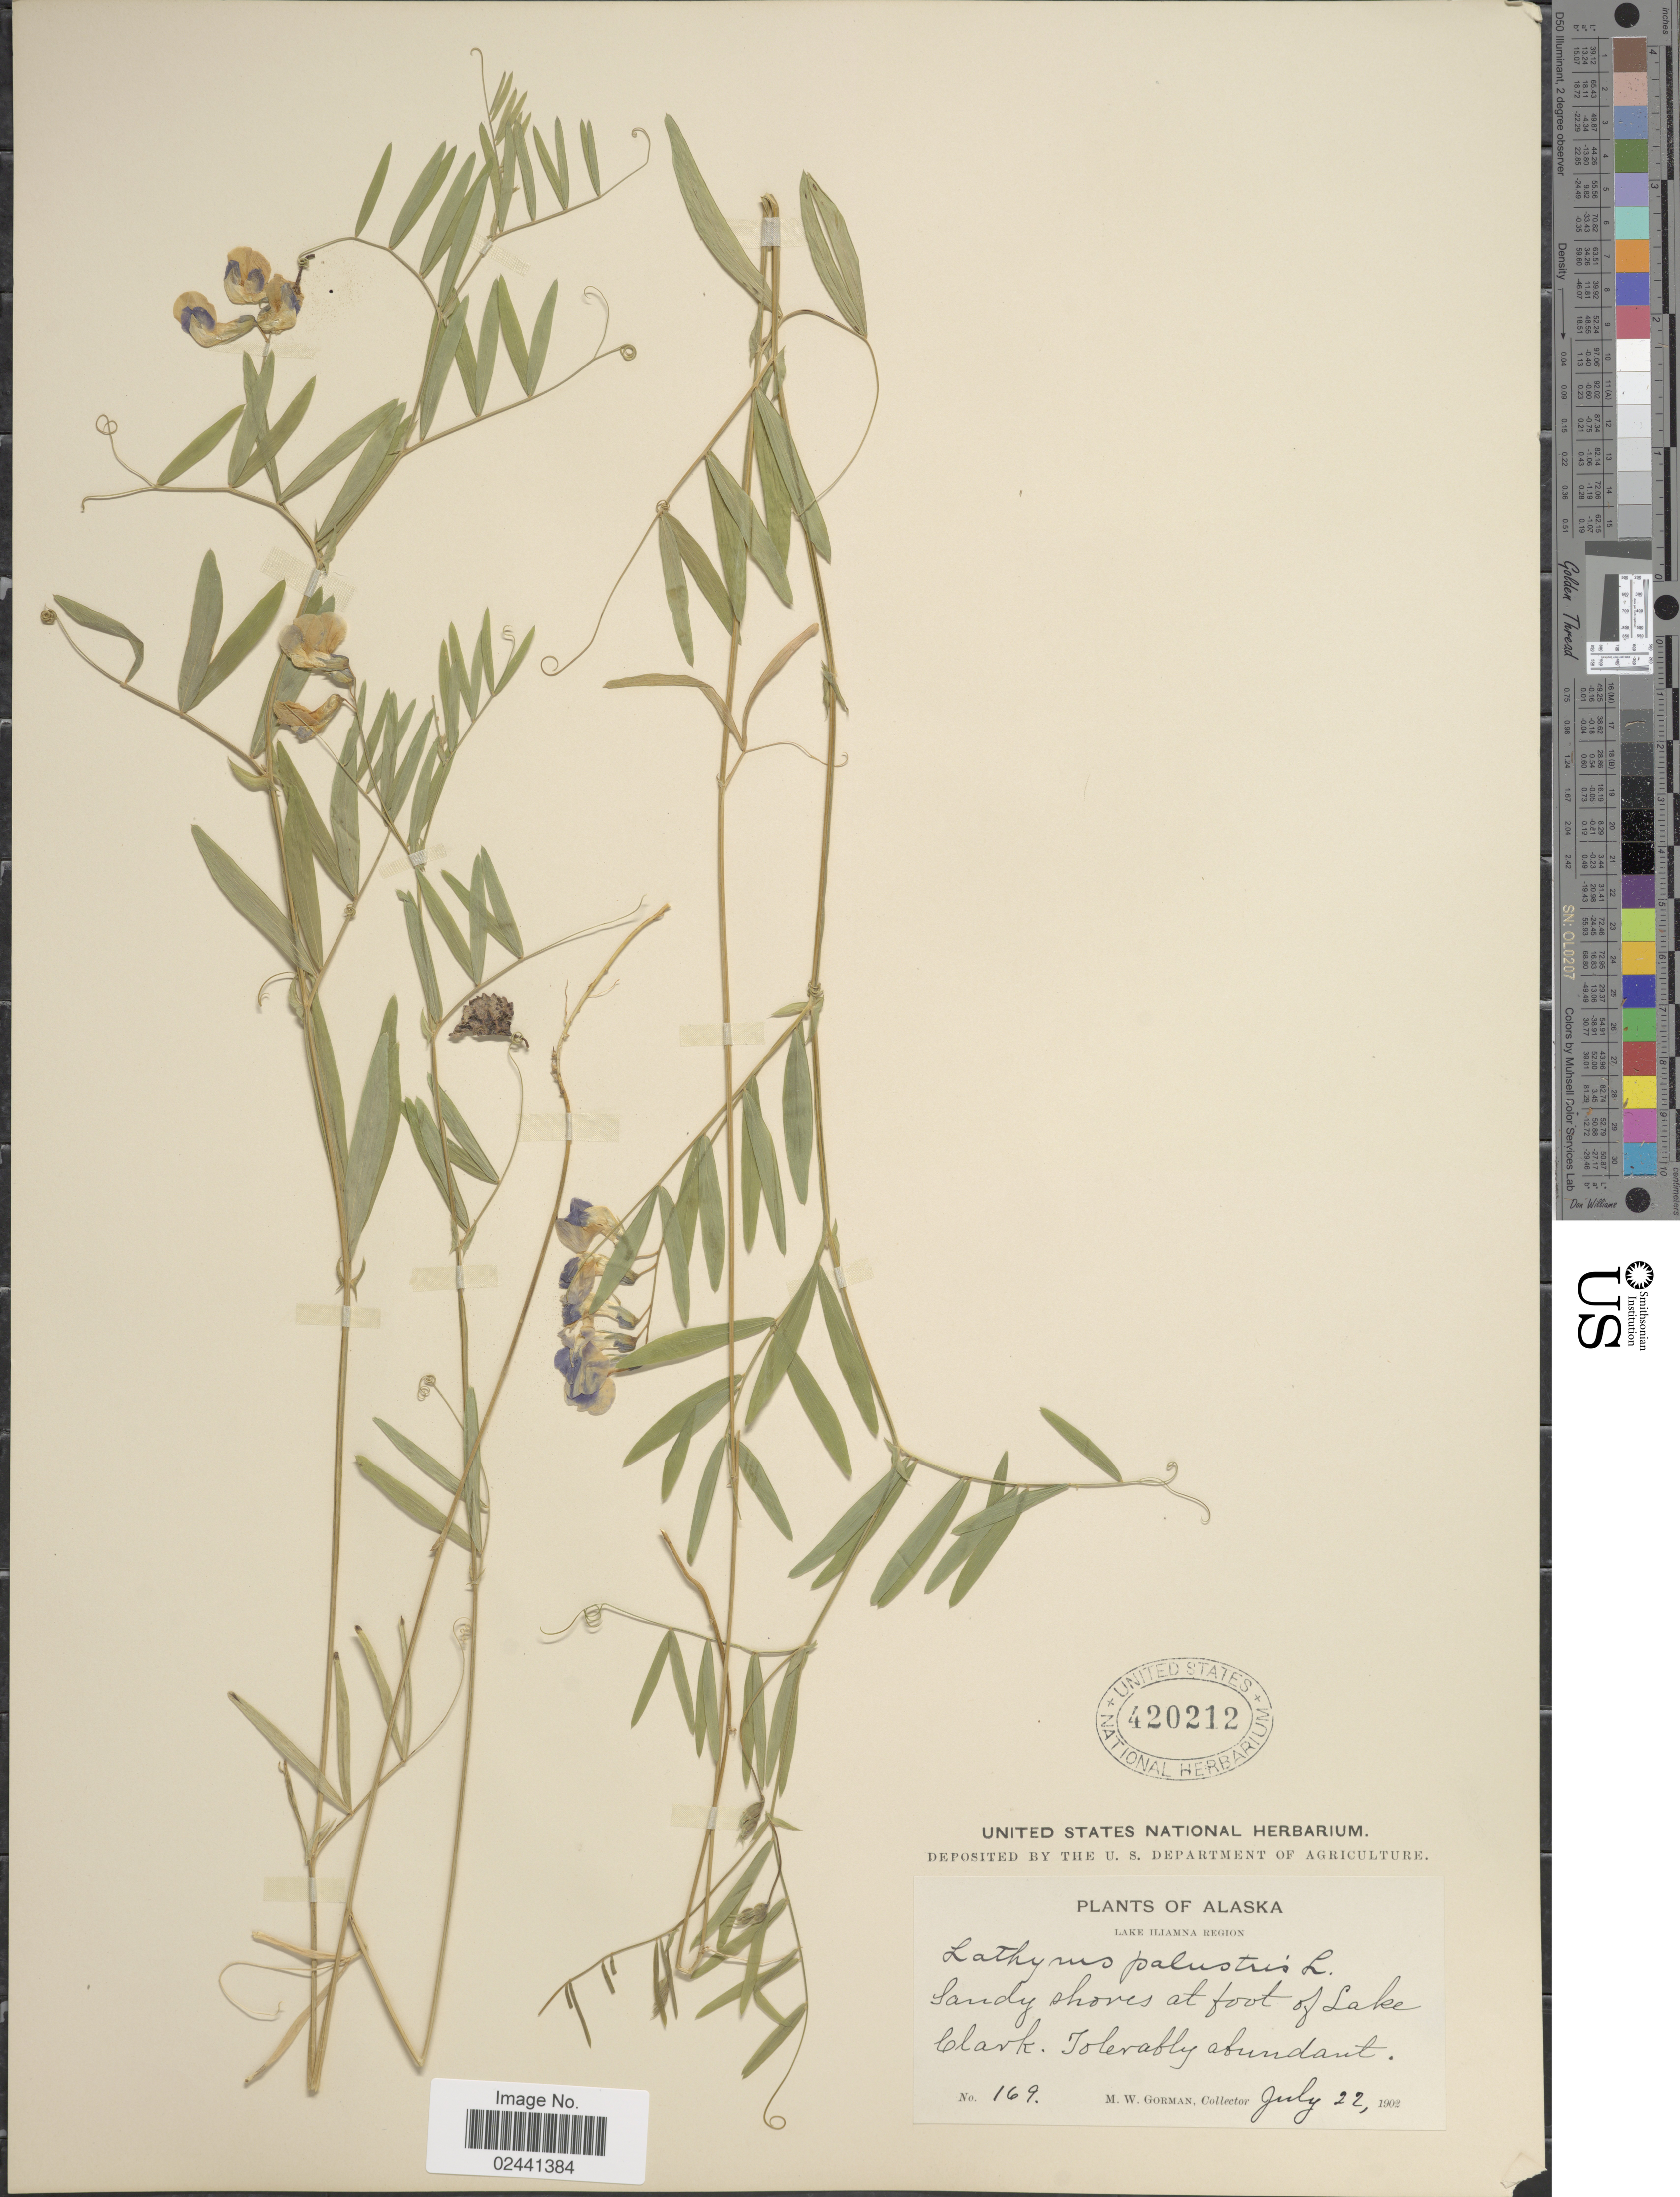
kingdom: Plantae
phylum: Tracheophyta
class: Magnoliopsida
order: Fabales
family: Fabaceae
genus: Lathyrus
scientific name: Lathyrus palustris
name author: L.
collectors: M. W. Gorman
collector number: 169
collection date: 1902-07-22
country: United States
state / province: Alaska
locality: Lake Iliamna Region, Sandy shores at foot of Lake Clark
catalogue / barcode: US 420212